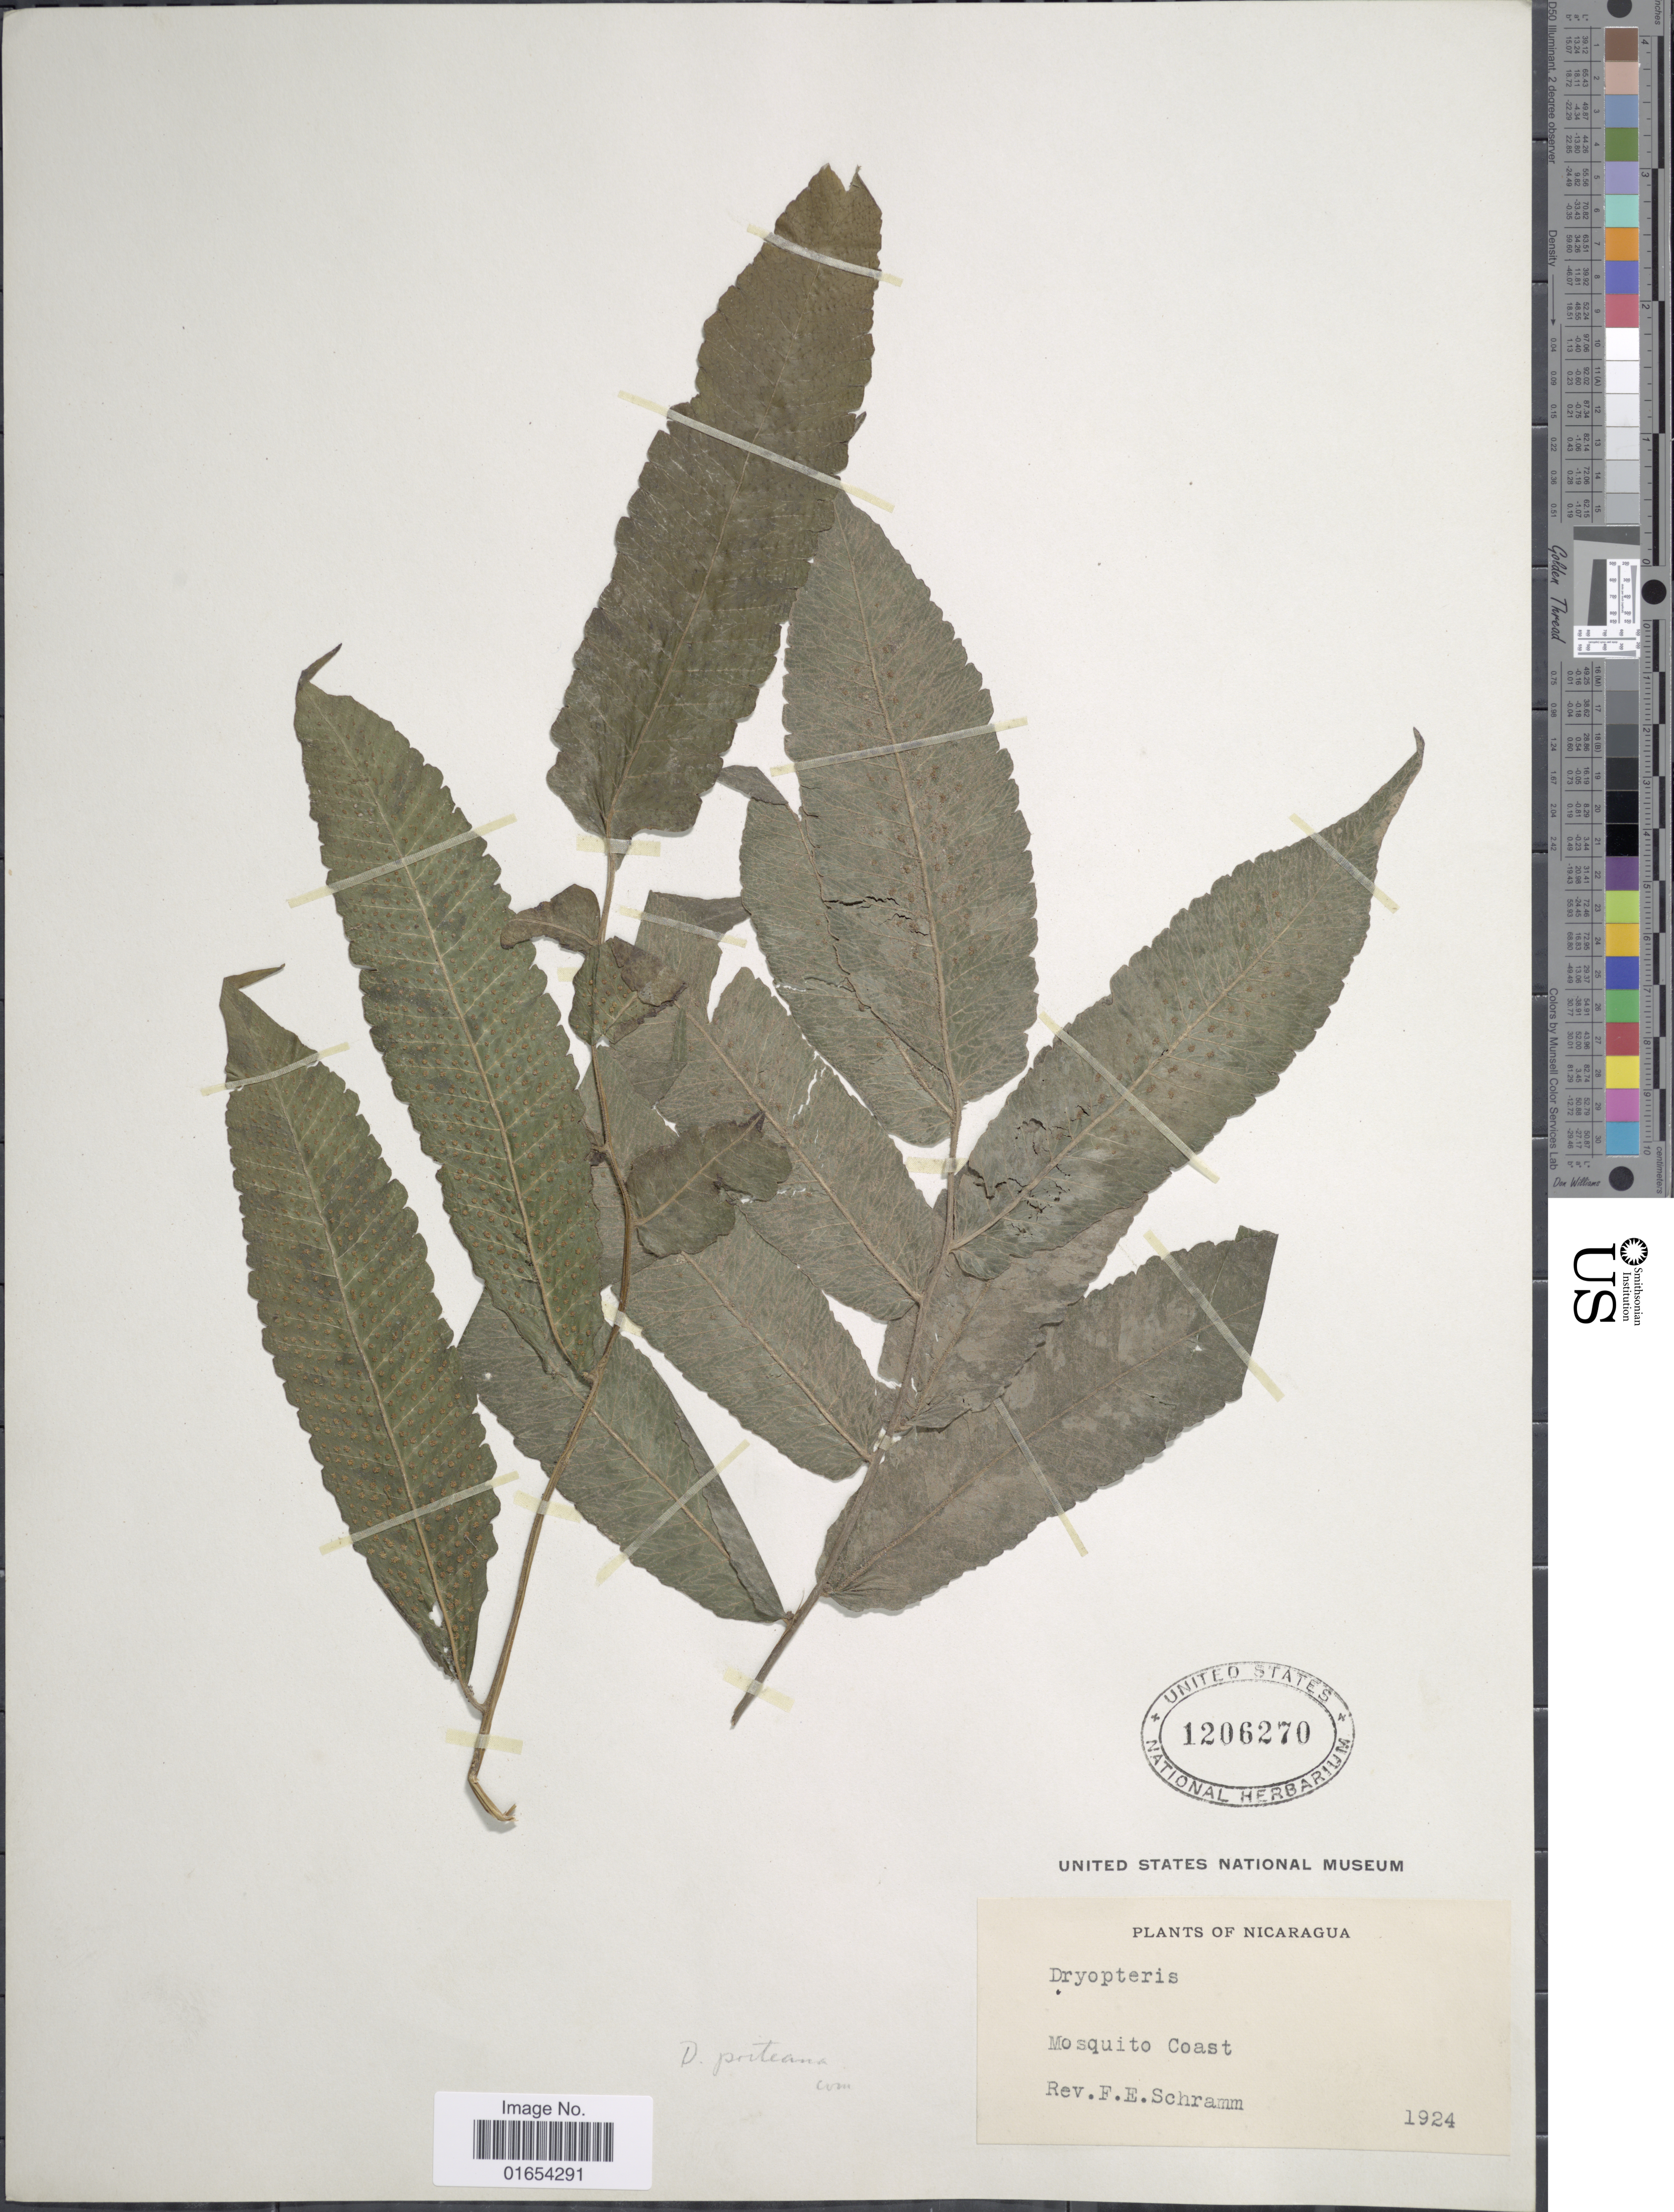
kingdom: Plantae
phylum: Tracheophyta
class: Polypodiopsida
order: Polypodiales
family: Thelypteridaceae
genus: Goniopteris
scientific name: Goniopteris poiteana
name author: (Bory) Ching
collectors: F. E. Schramm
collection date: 1924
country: Nicaragua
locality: Mosquito Coast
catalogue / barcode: US 1206270